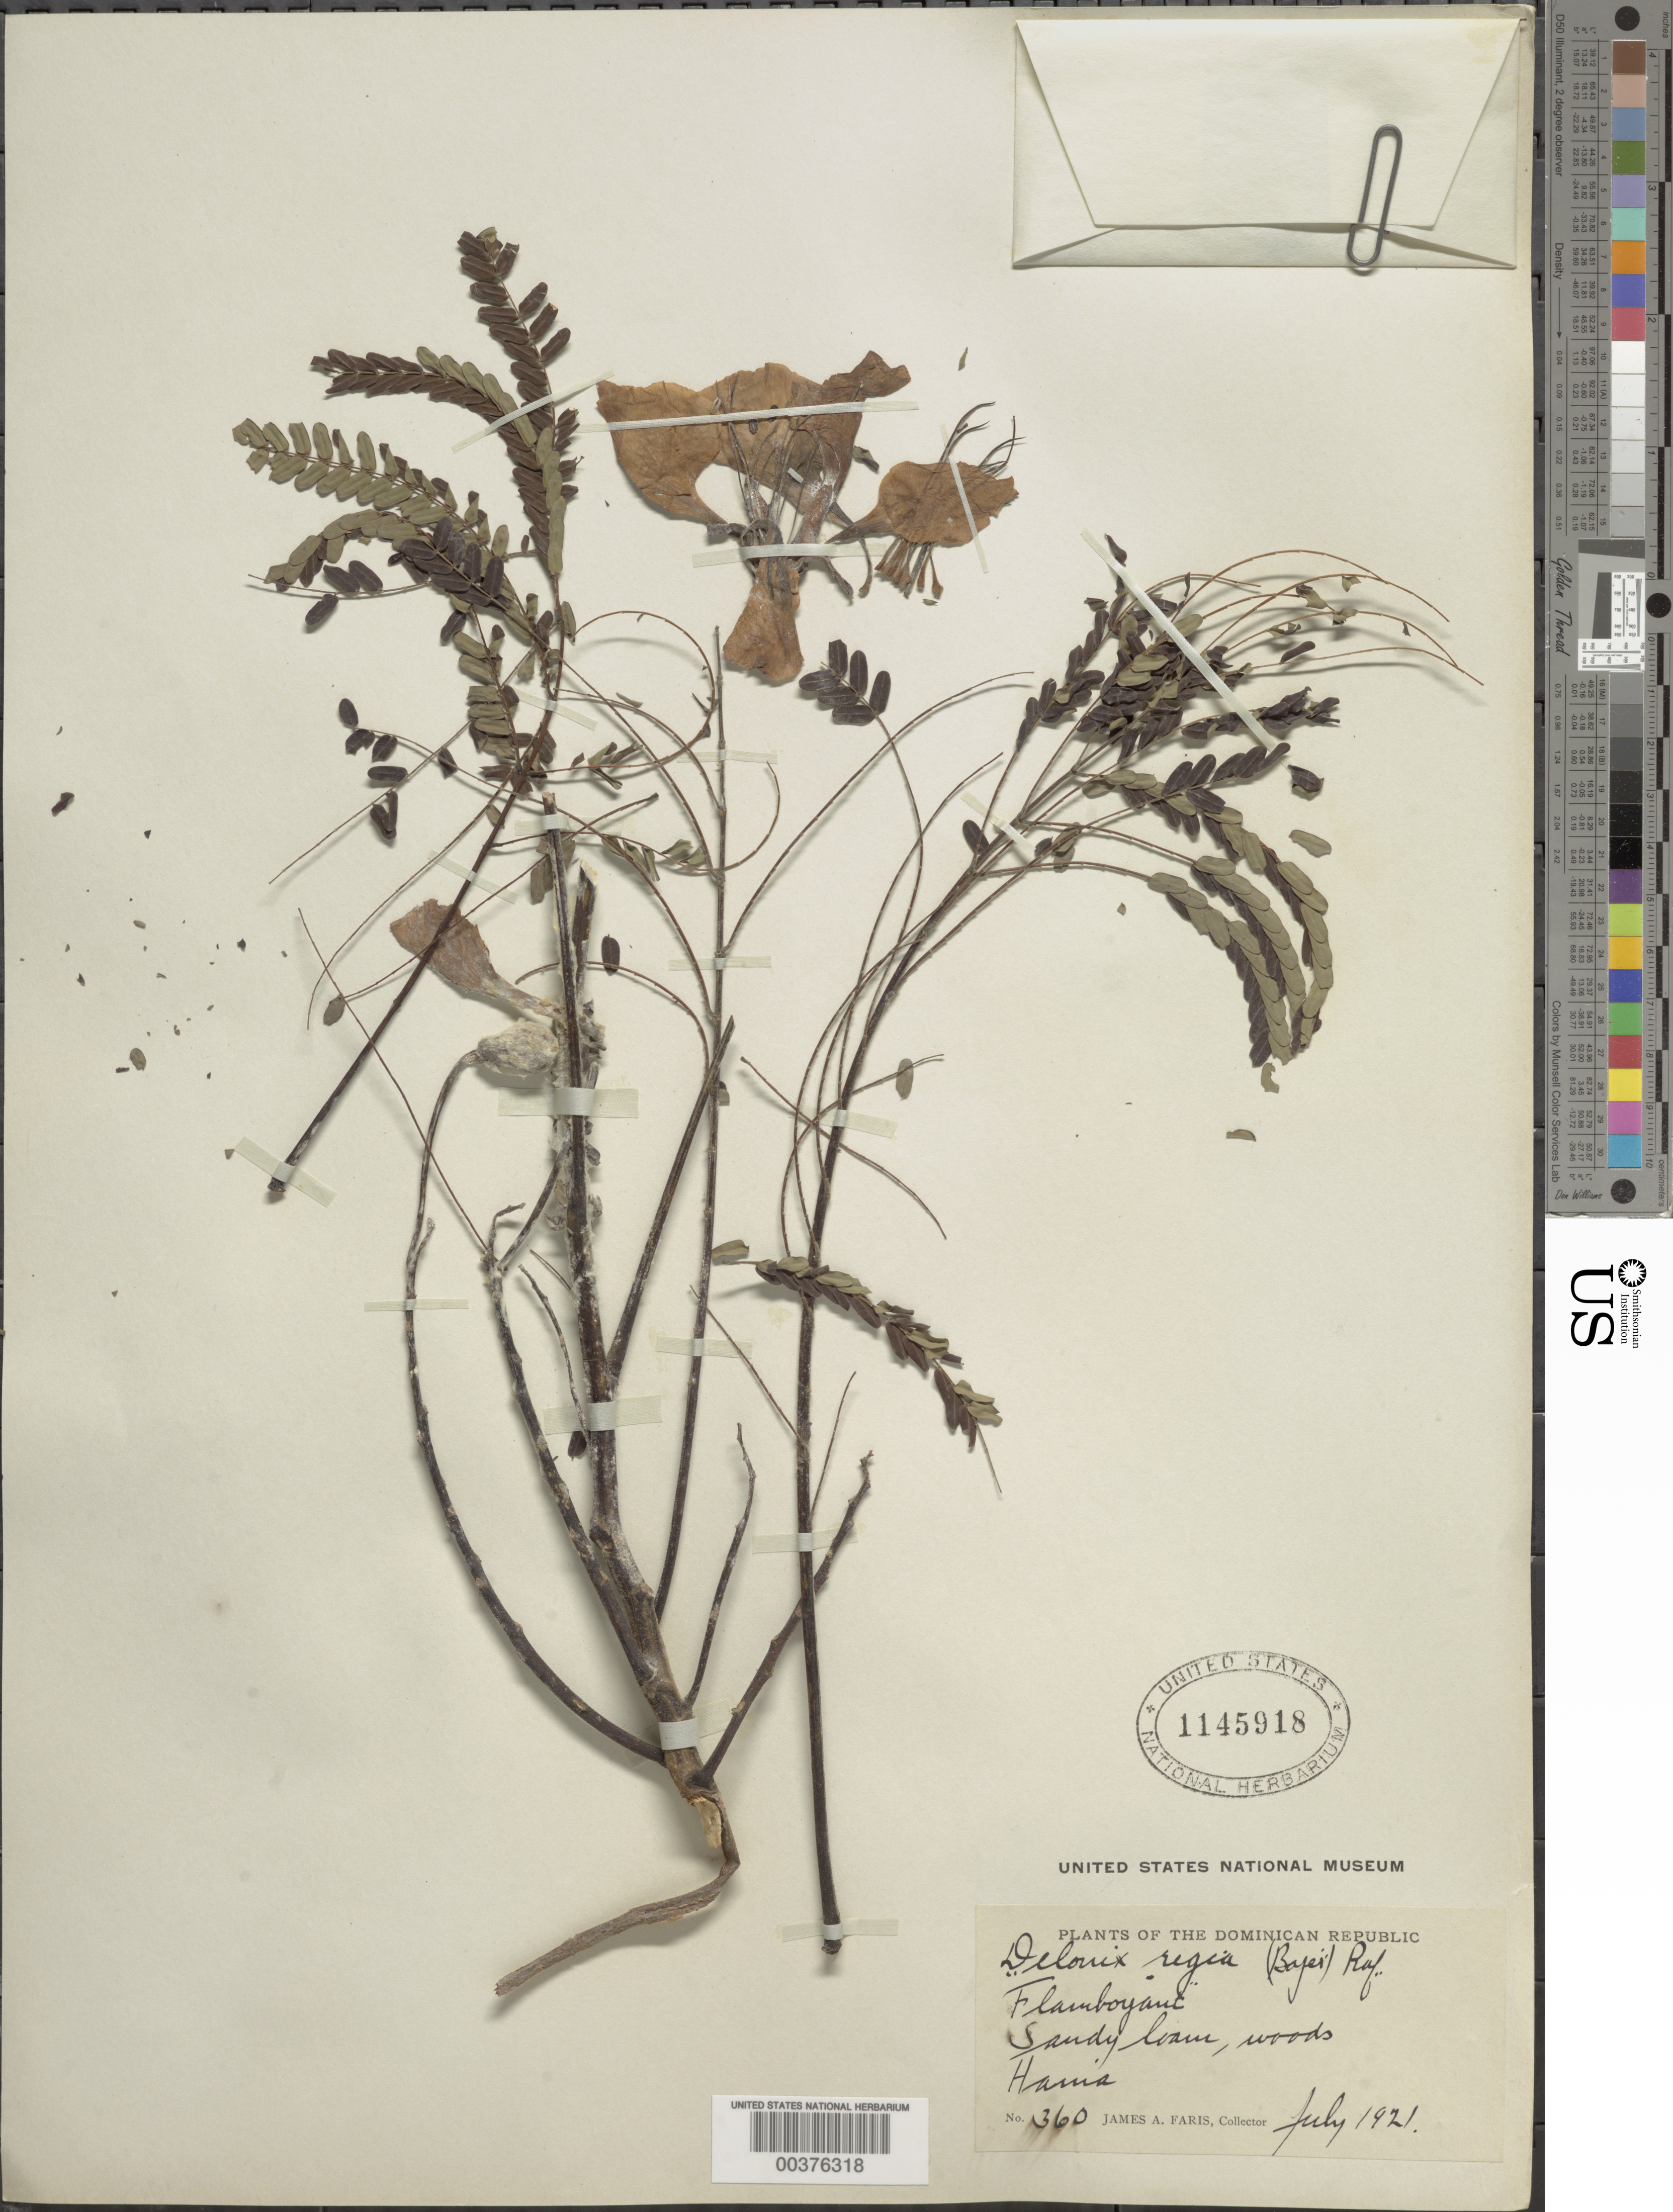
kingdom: Plantae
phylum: Tracheophyta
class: Magnoliopsida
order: Fabales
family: Fabaceae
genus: Delonix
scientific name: Delonix regia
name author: (Bojer ex Hook.) Raf.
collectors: J. Faris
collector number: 360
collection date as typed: Jul 1921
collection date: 1921-07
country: Dominican Republic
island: Hispaniola Island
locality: Hams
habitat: Sandy loam, woods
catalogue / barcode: US 1145918